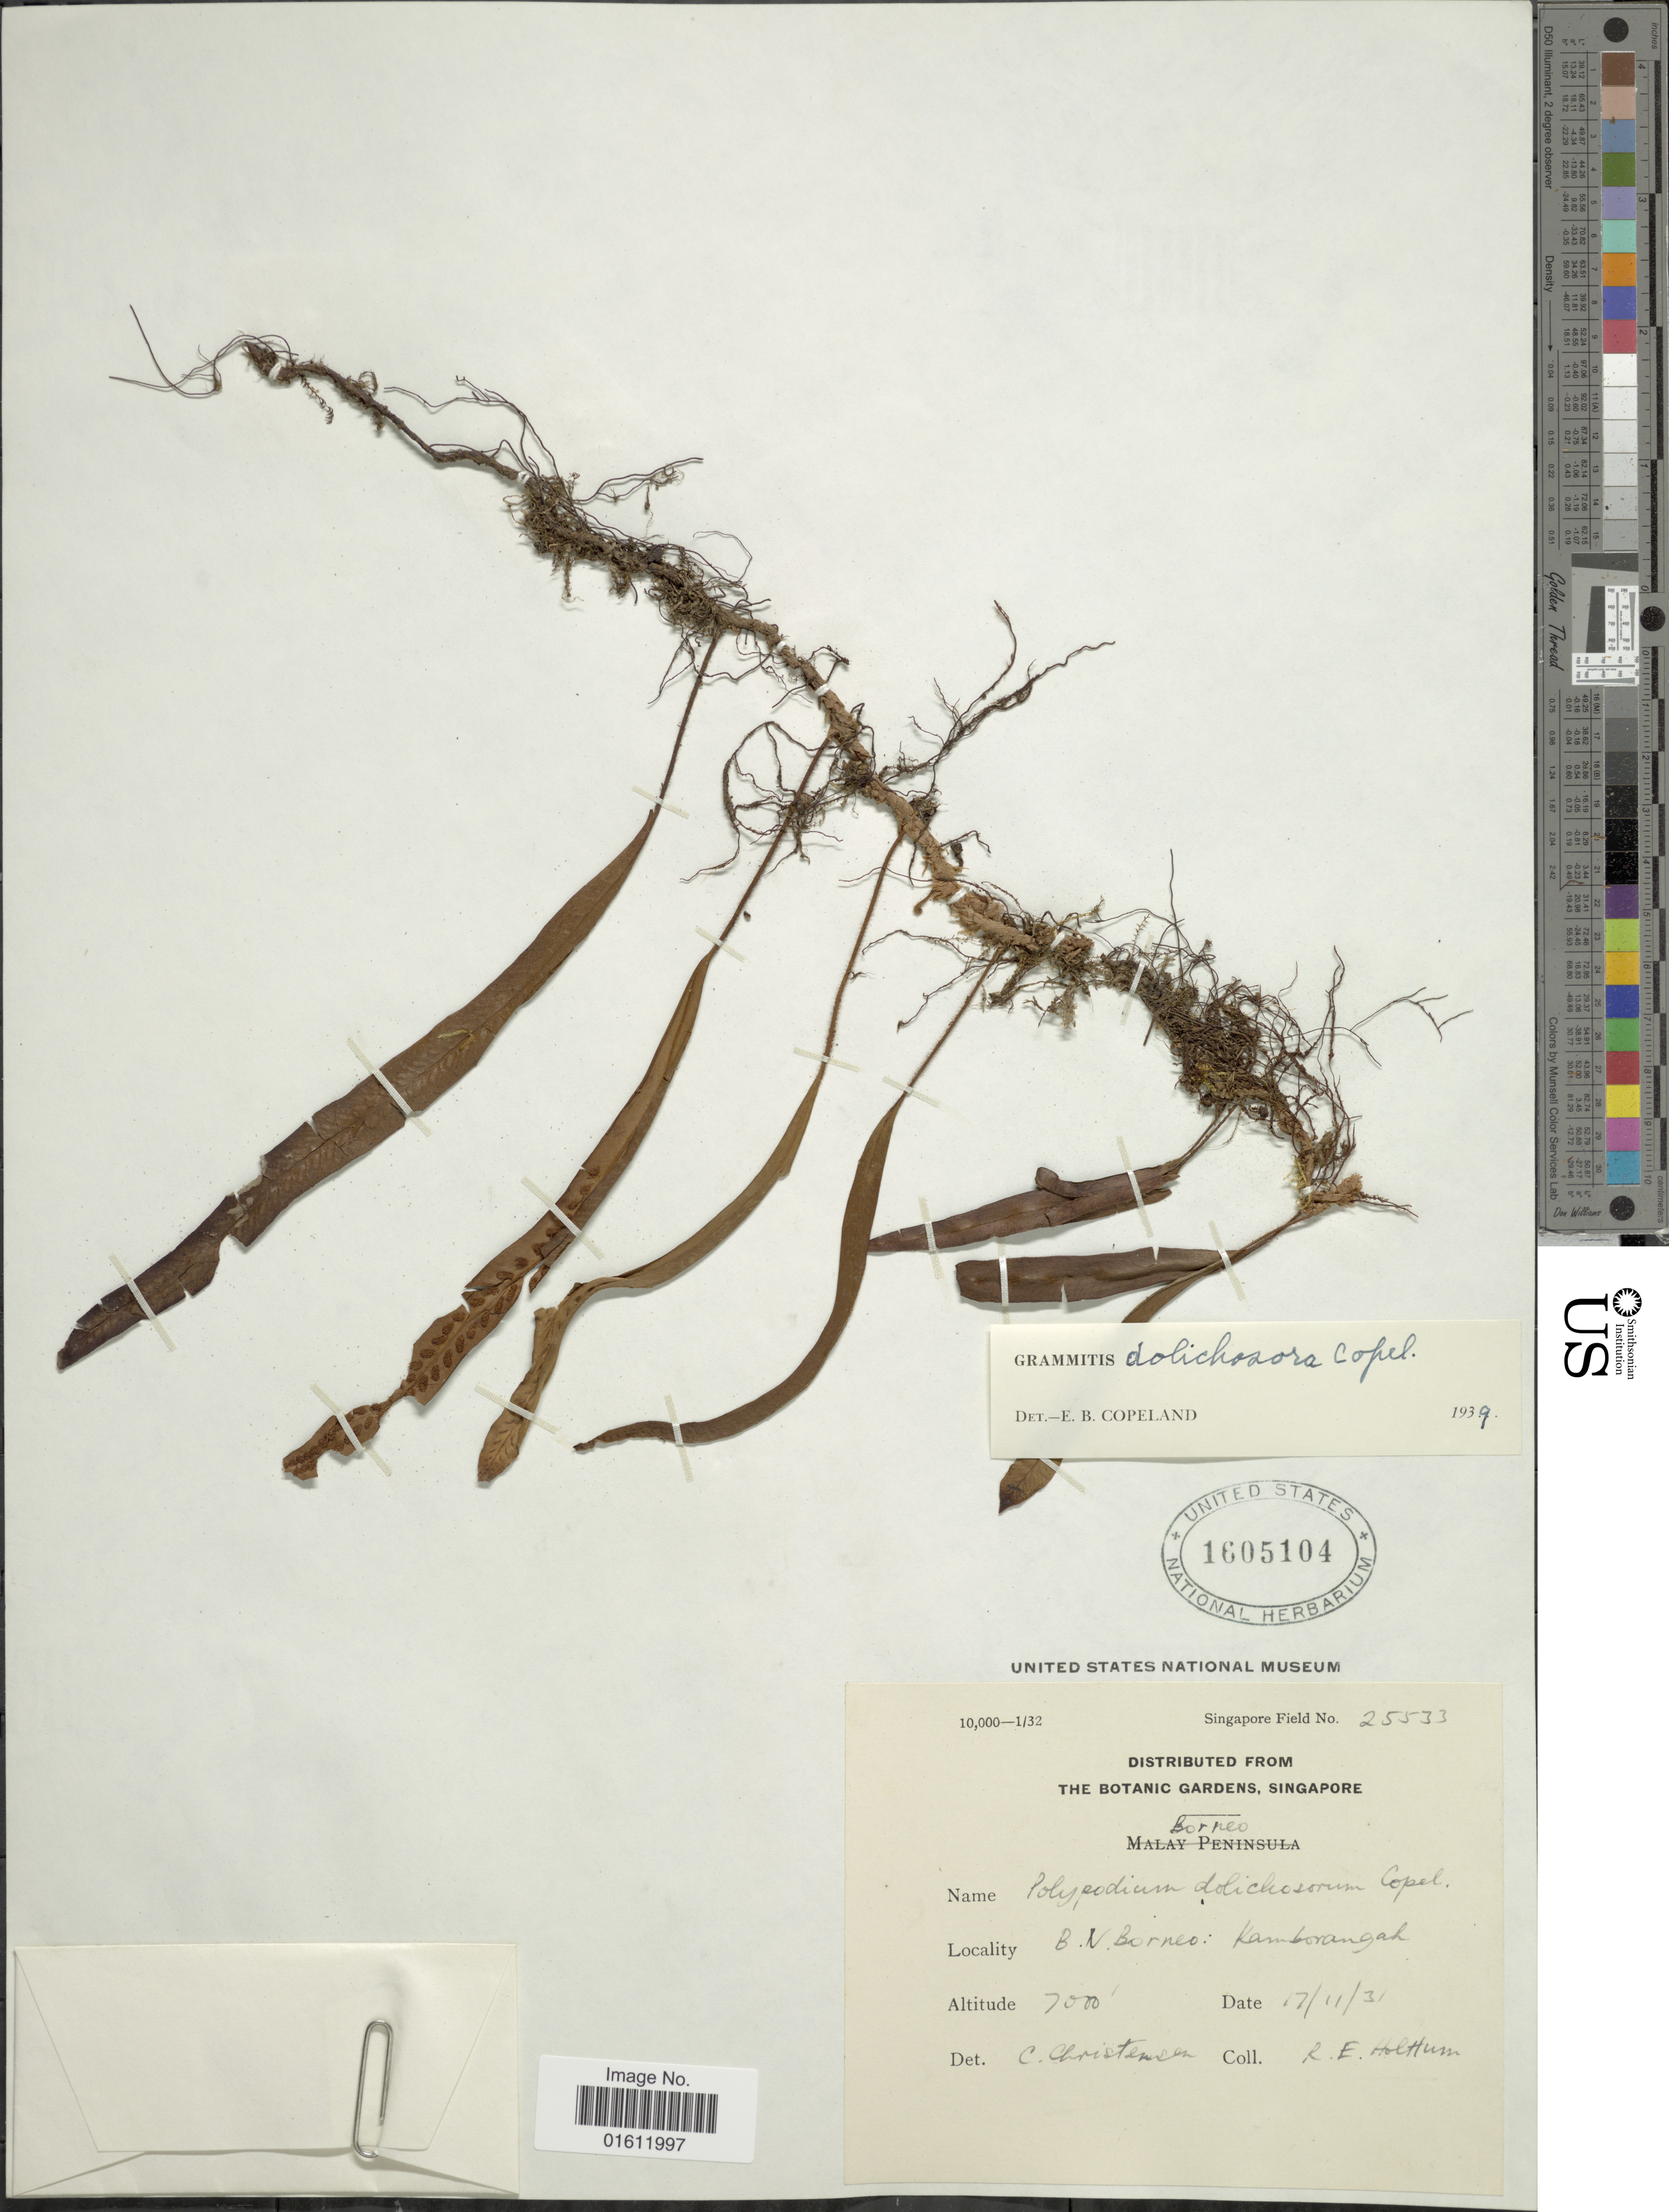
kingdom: Plantae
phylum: Tracheophyta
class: Polypodiopsida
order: Polypodiales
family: Polypodiaceae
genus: Oreogrammitis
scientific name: Oreogrammitis dolichosora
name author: (Copel.) Parris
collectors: R. E. Holttum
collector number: Singapore Field 25533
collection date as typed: Transcribed d/m/y: 17/11/31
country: Malaysia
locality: Borneo, B.N. Borneo: Kamborangal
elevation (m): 2134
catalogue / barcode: US 1605104